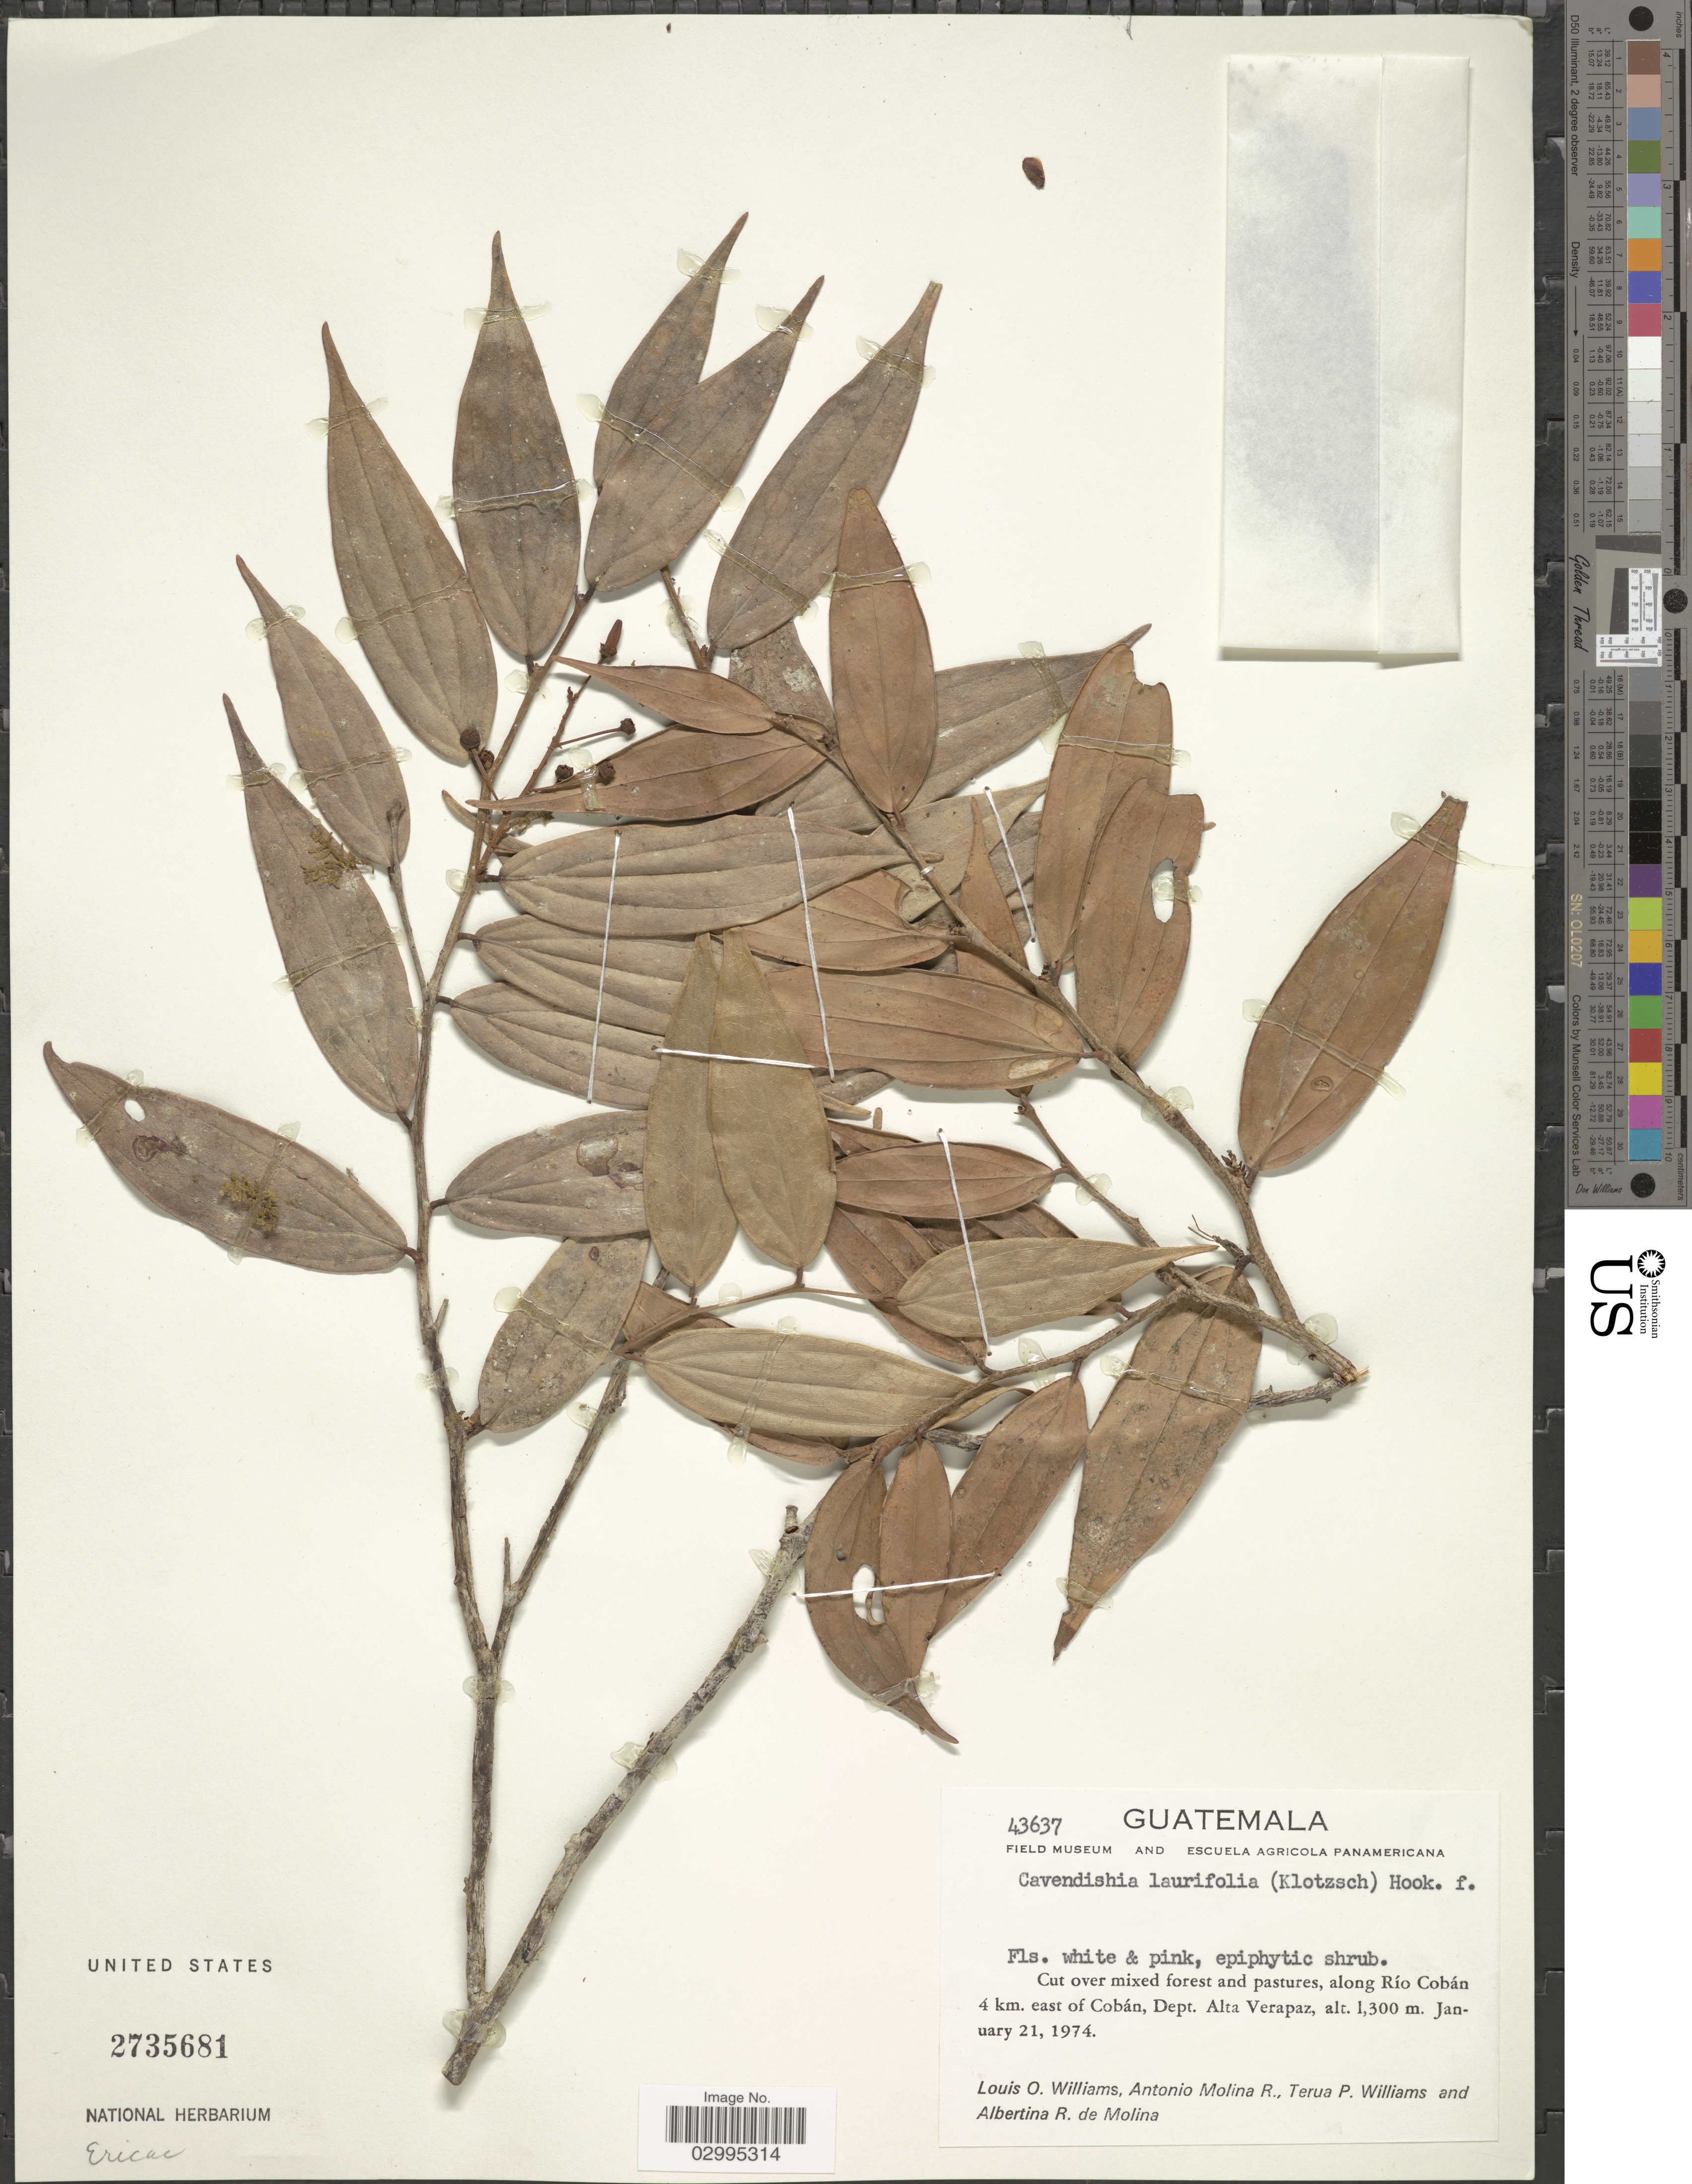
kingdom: Plantae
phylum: Tracheophyta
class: Magnoliopsida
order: Ericales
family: Ericaceae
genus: Cavendishia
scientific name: Cavendishia laurifolia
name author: (Klotzsch) Benth. & Hook. f.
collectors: L. O. Williams, A. Molina R., T. Williams & A. R. Molina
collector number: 43637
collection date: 1974-01-21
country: Guatemala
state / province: Alta Verapaz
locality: Along Río Cobán 4 km. east of Cobán, Dept. Alta Verapaz.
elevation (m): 1300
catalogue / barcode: US 2735681